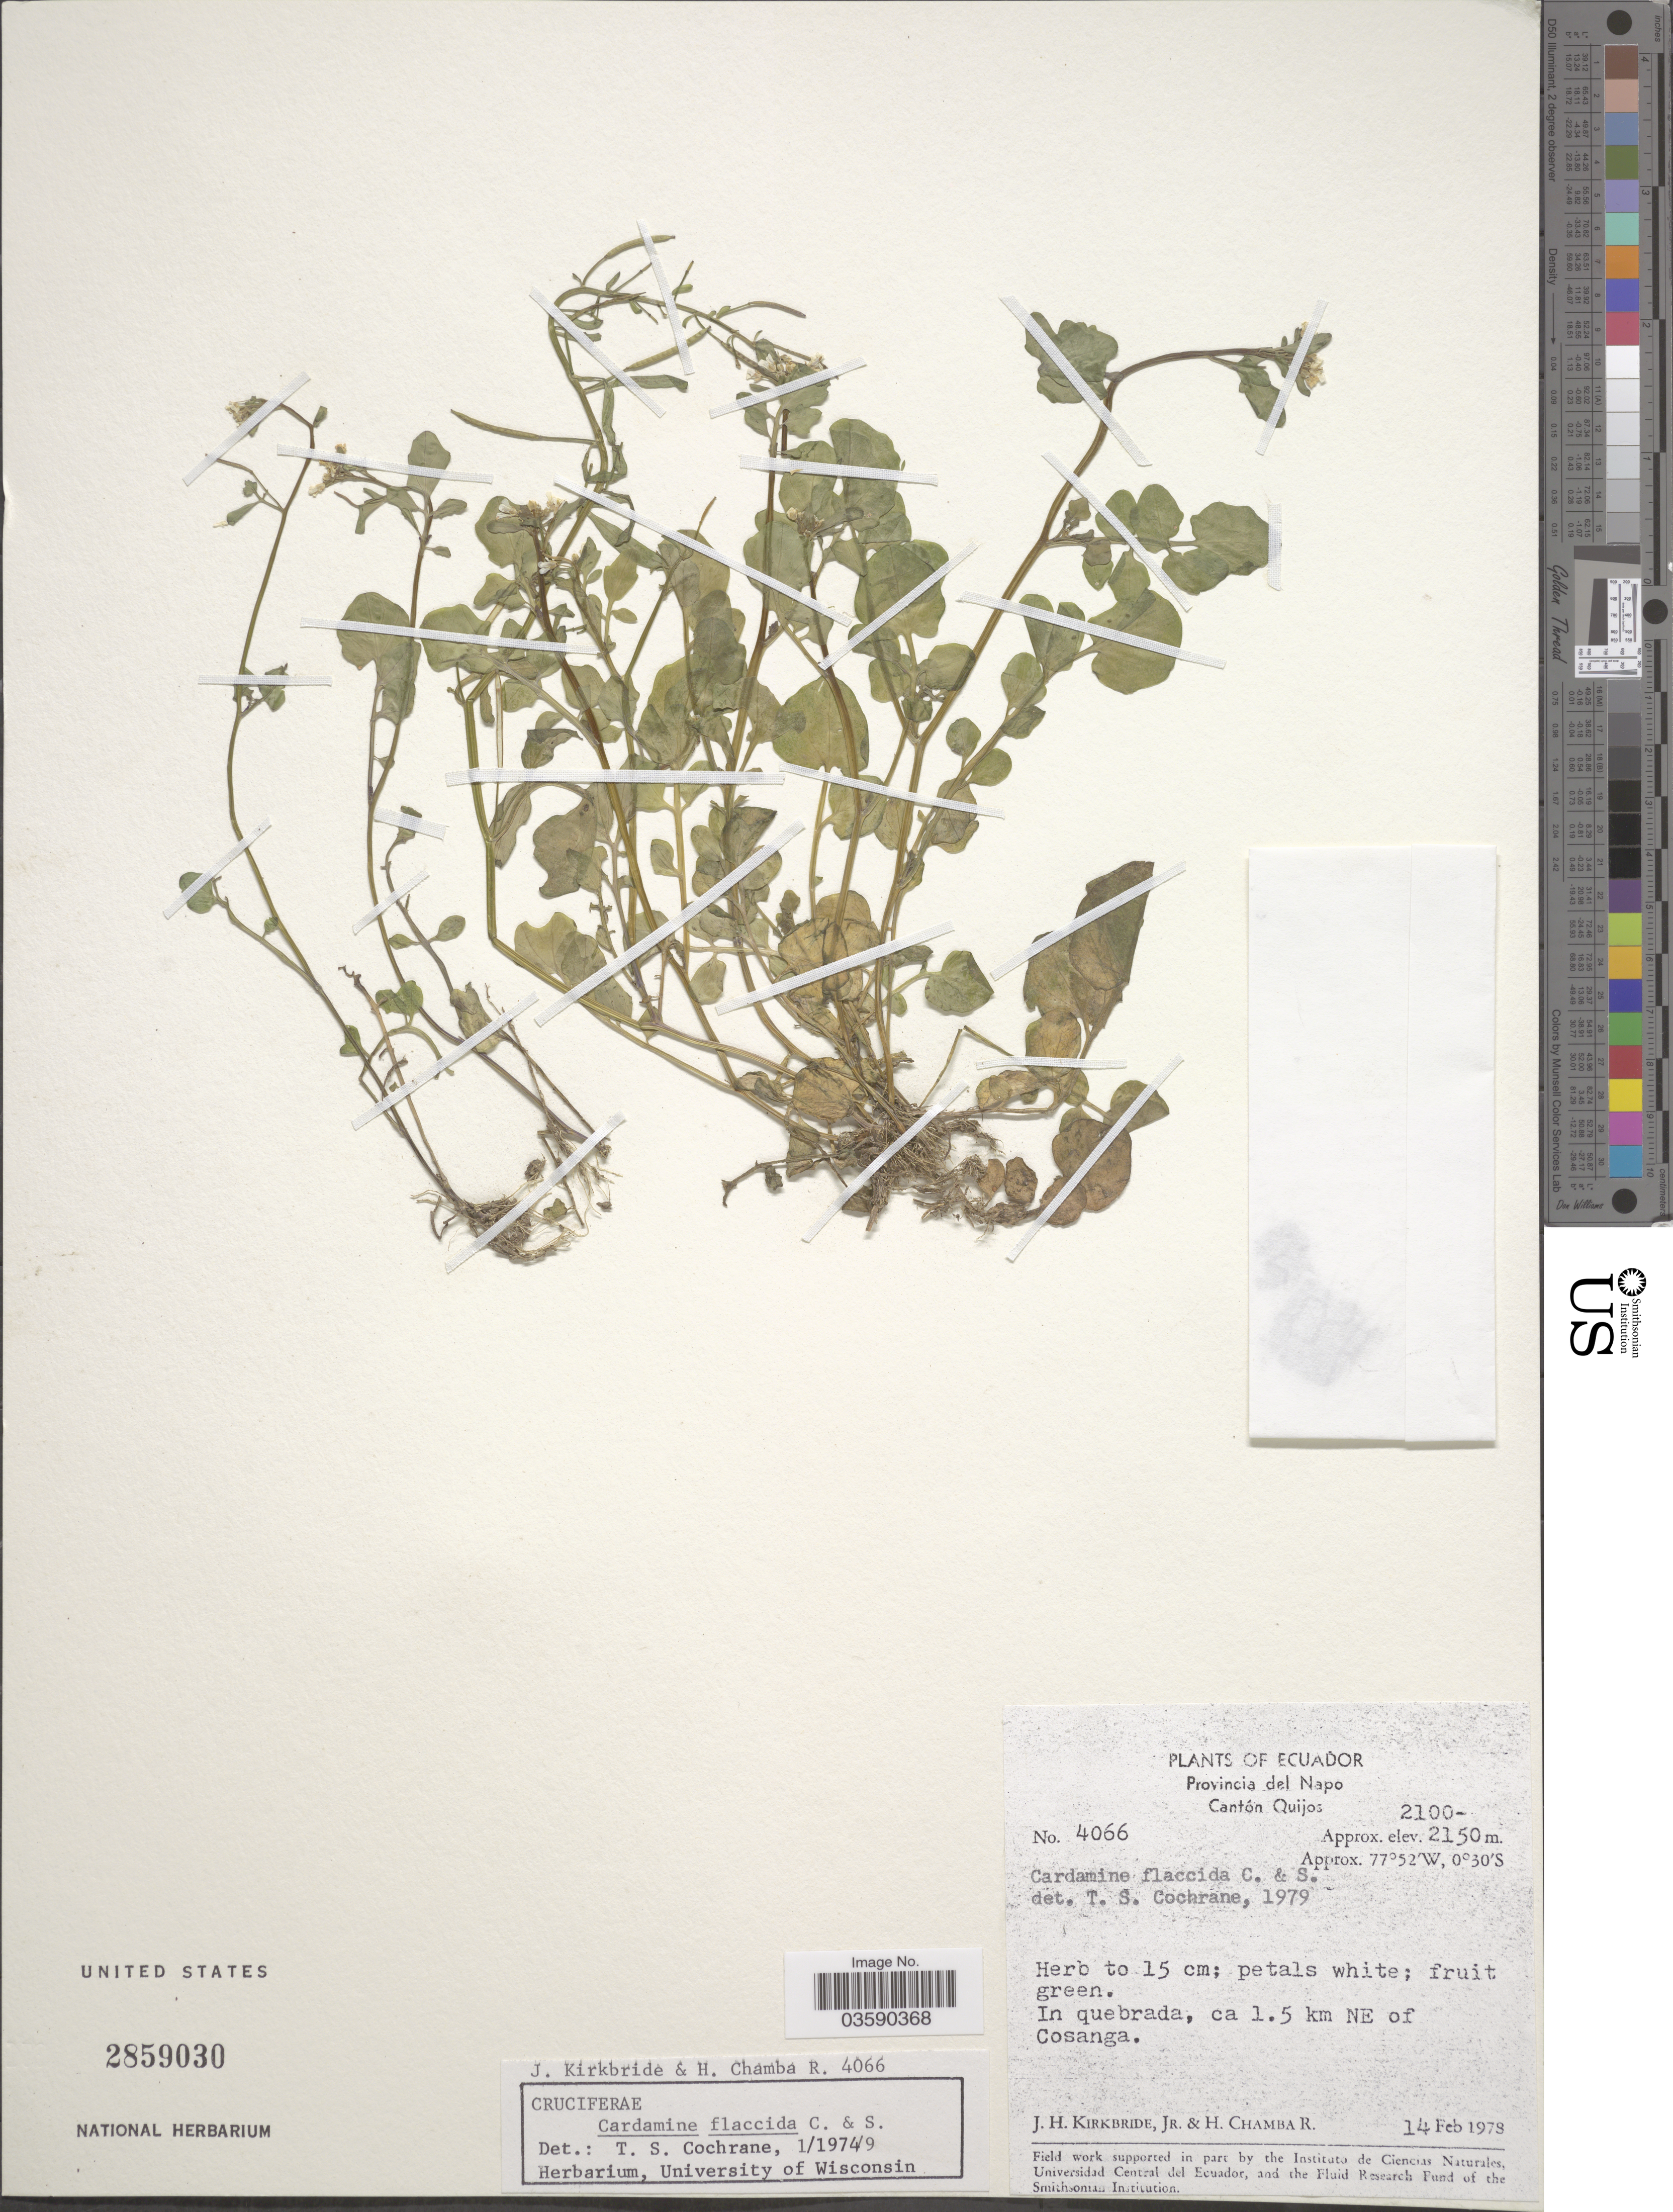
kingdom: Plantae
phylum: Tracheophyta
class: Magnoliopsida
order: Brassicales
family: Brassicaceae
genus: Cardamine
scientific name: Cardamine flaccida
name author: Cham. & Schltdl.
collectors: J. H. Kirkbride & H. Chamba R.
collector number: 4066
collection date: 1978-02-14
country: Ecuador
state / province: Napo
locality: Provincia del Napo, Cantón Quijos. In quebrada, ca 1.5 km NE of Cosanga.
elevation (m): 2100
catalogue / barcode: US 2859030